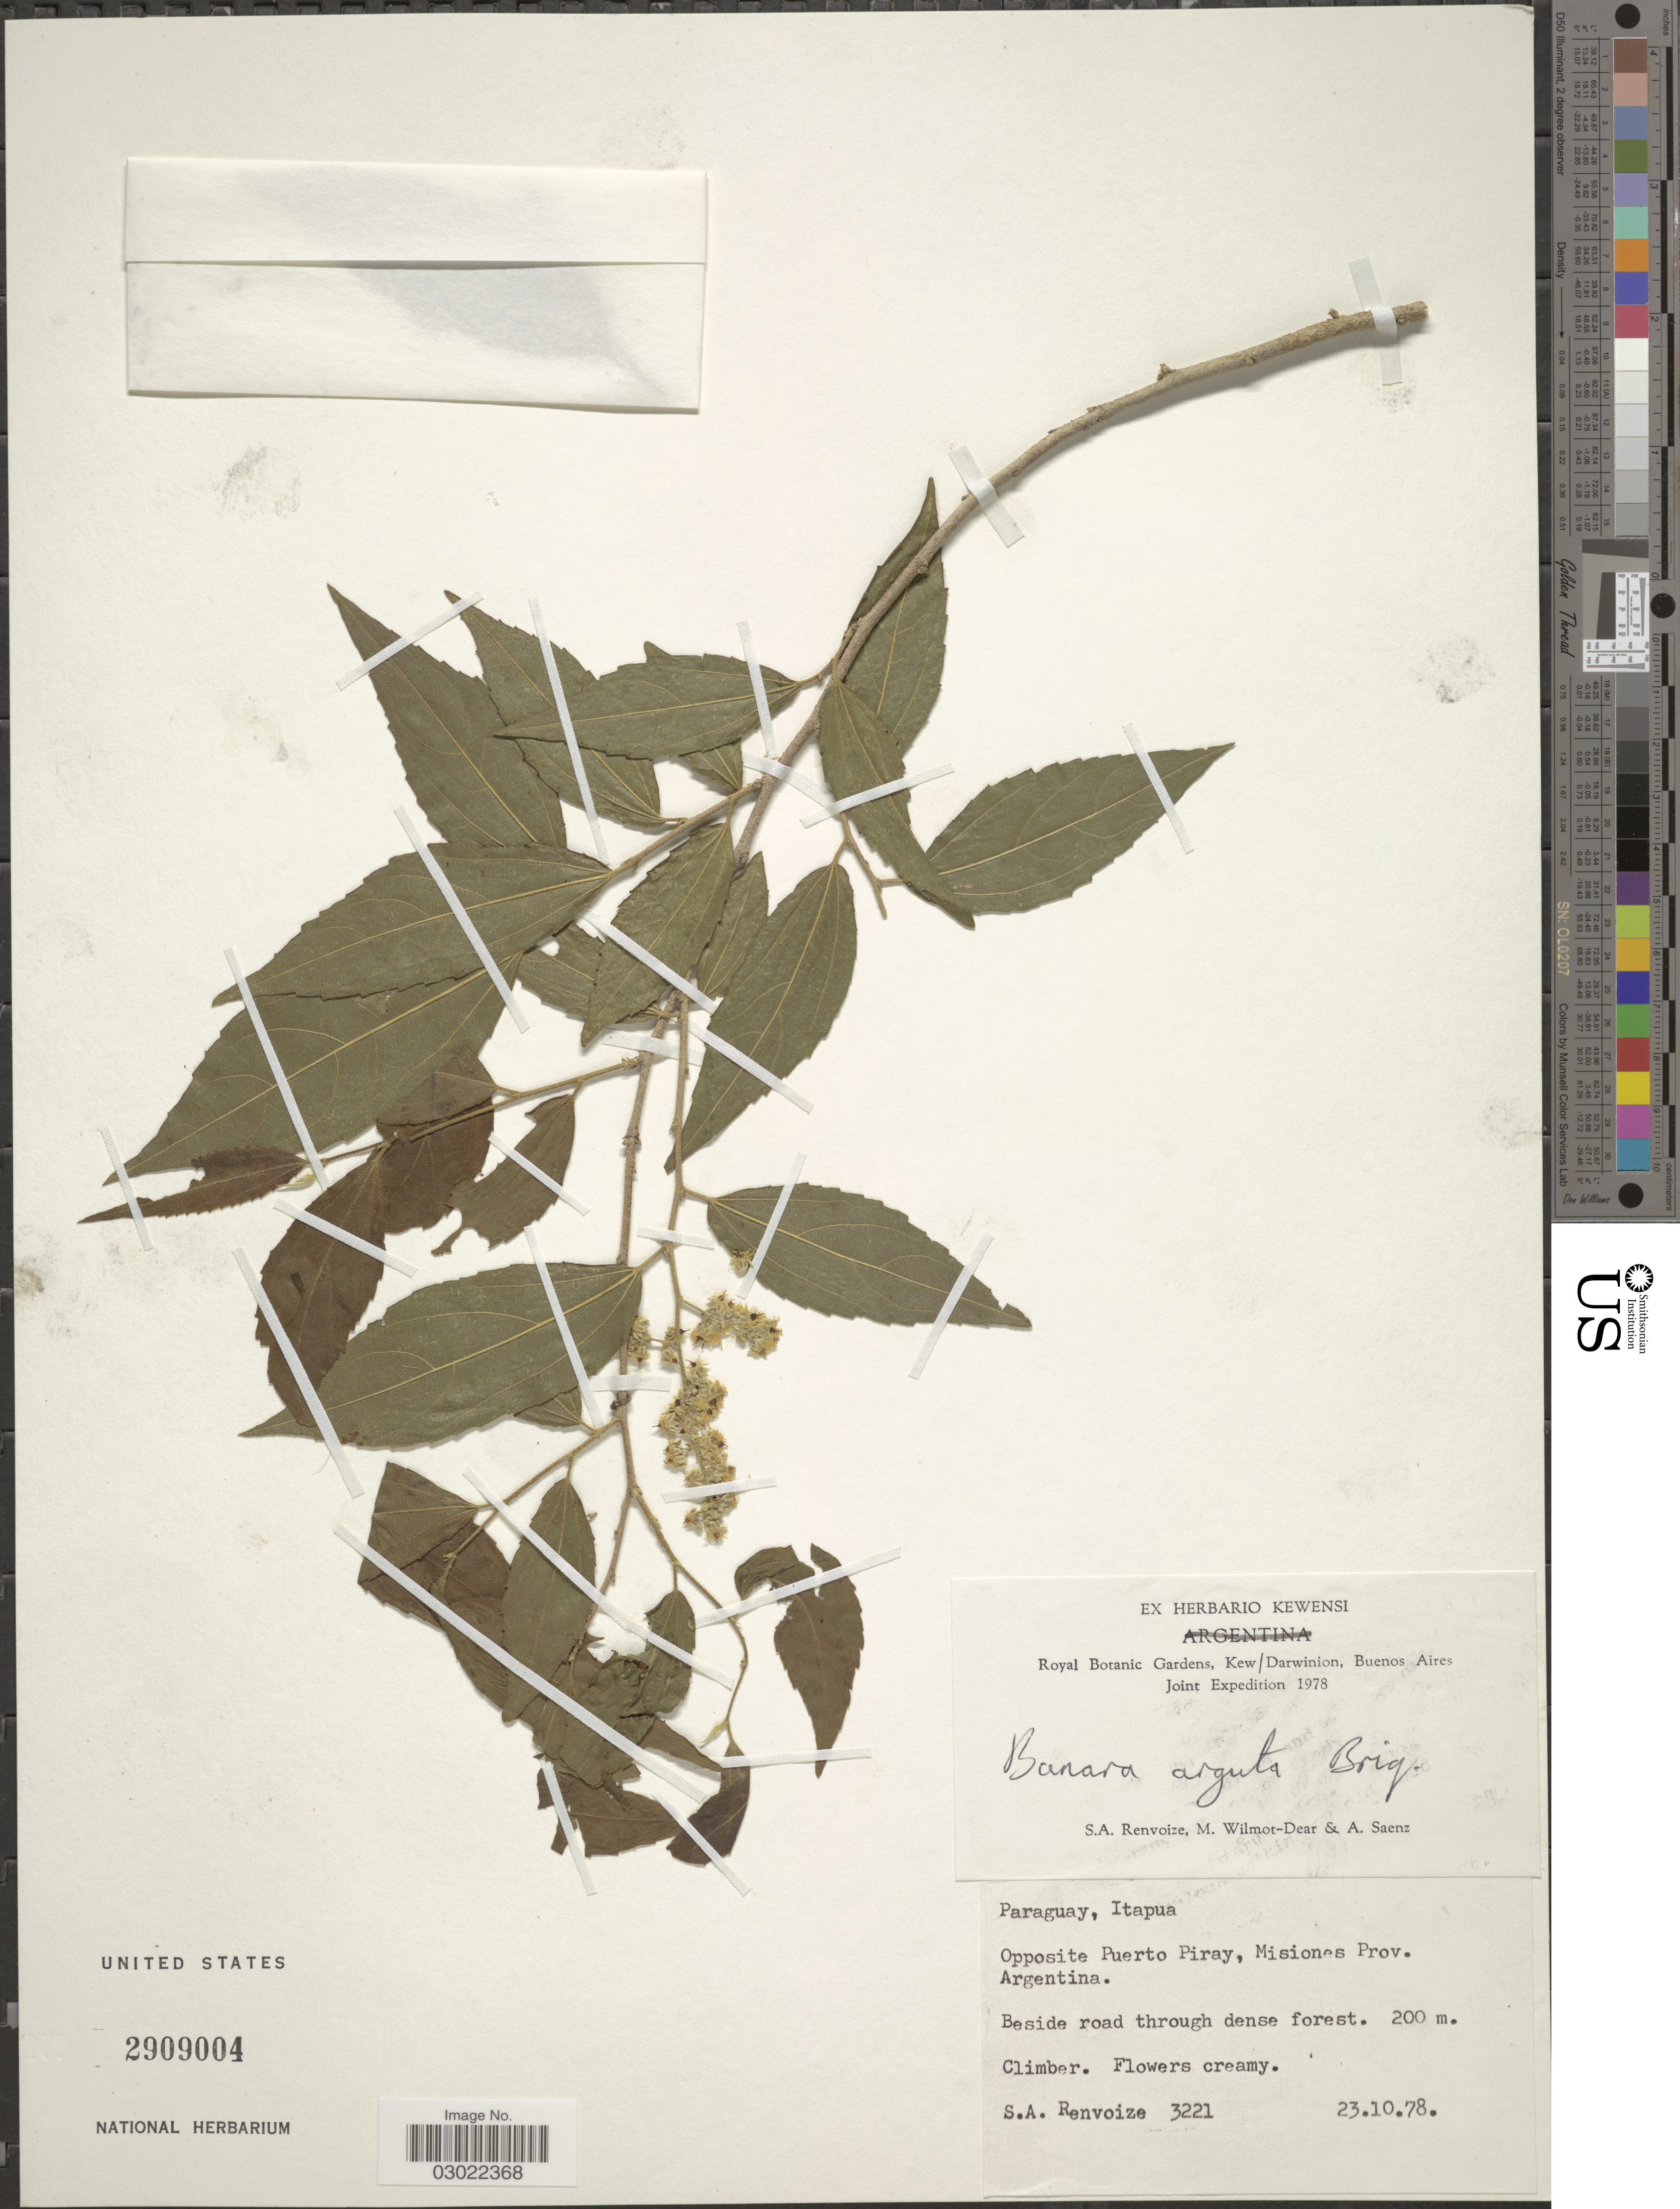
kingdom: Plantae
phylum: Tracheophyta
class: Magnoliopsida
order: Malpighiales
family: Salicaceae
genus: Banara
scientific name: Banara arguta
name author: Briq.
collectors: S. A. Renvoize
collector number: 3221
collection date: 1978-10-23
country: Paraguay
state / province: Itapua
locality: Opposite Puerto Piray, Misiones Prov. Argentina. Beside road through dense forest.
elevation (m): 200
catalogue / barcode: US 2909004